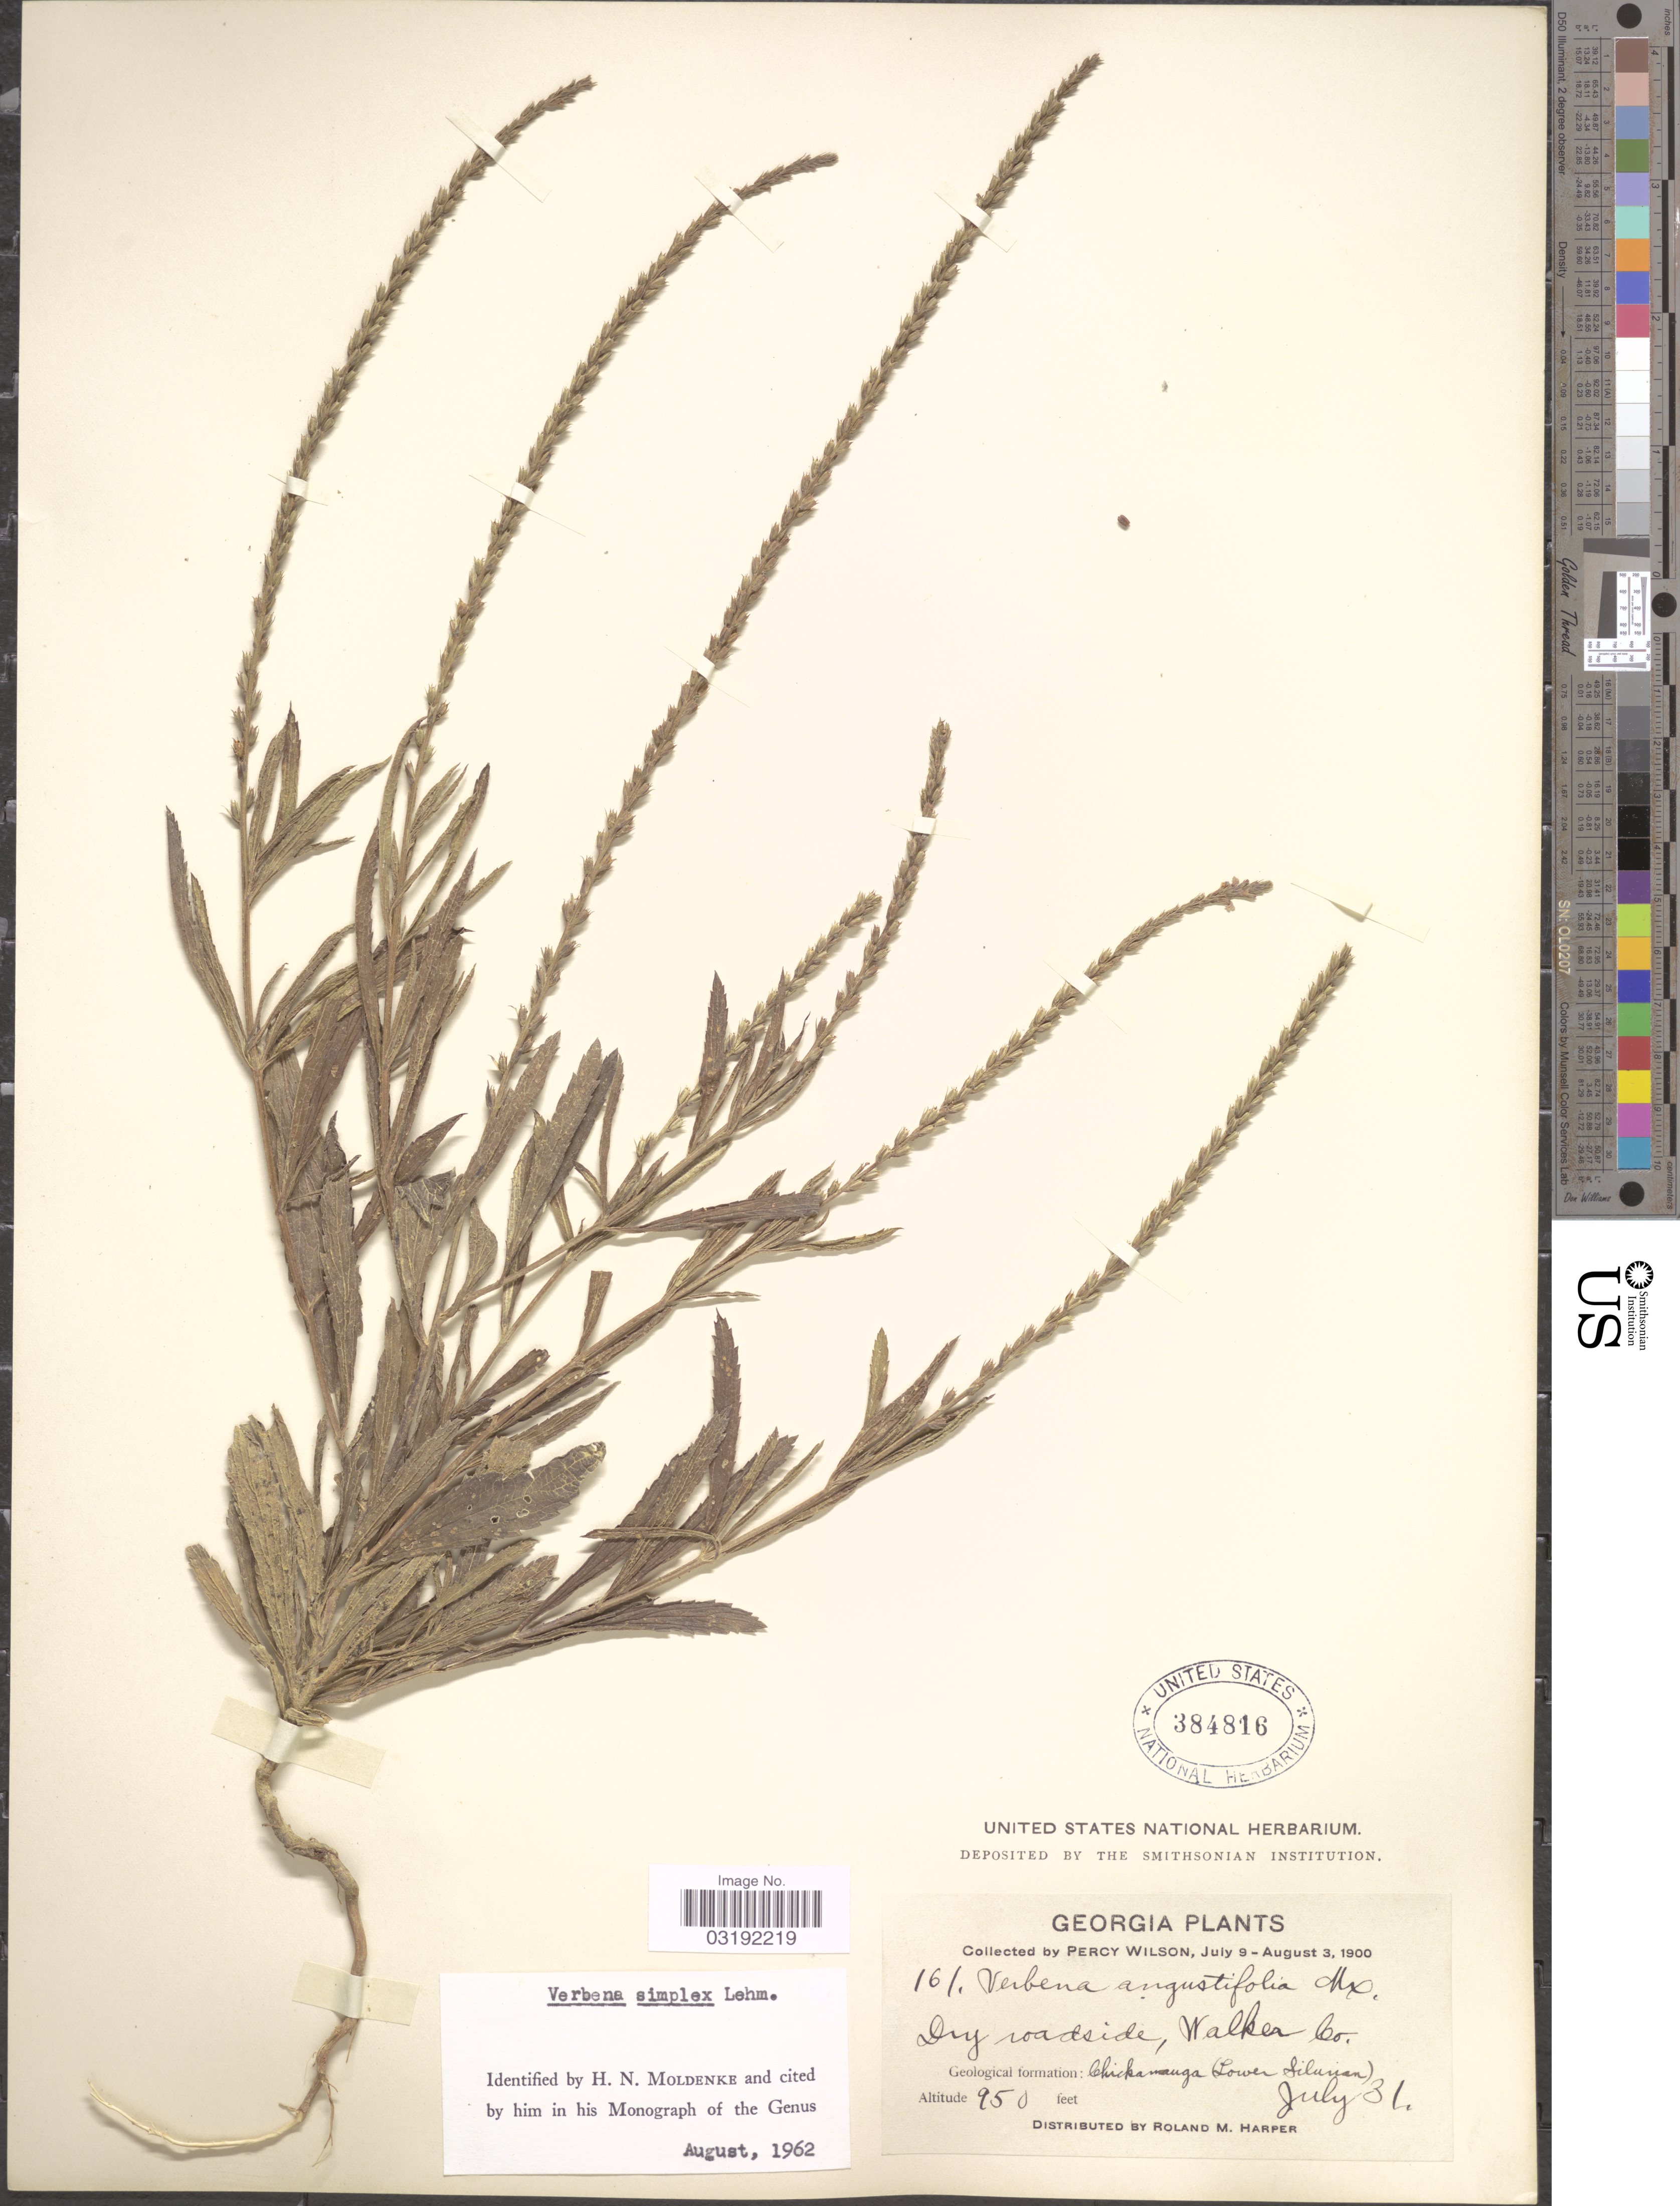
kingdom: Plantae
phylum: Tracheophyta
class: Magnoliopsida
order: Lamiales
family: Verbenaceae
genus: Verbena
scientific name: Verbena simplex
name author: F. Lehm.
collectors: P. Wilson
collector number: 161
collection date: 1900-07-09/1900-08-03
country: United States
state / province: Georgia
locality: Dry roadside, Walker Co. Geological formation: Chickamauga (Lower Silurian).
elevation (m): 290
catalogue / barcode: US 384816